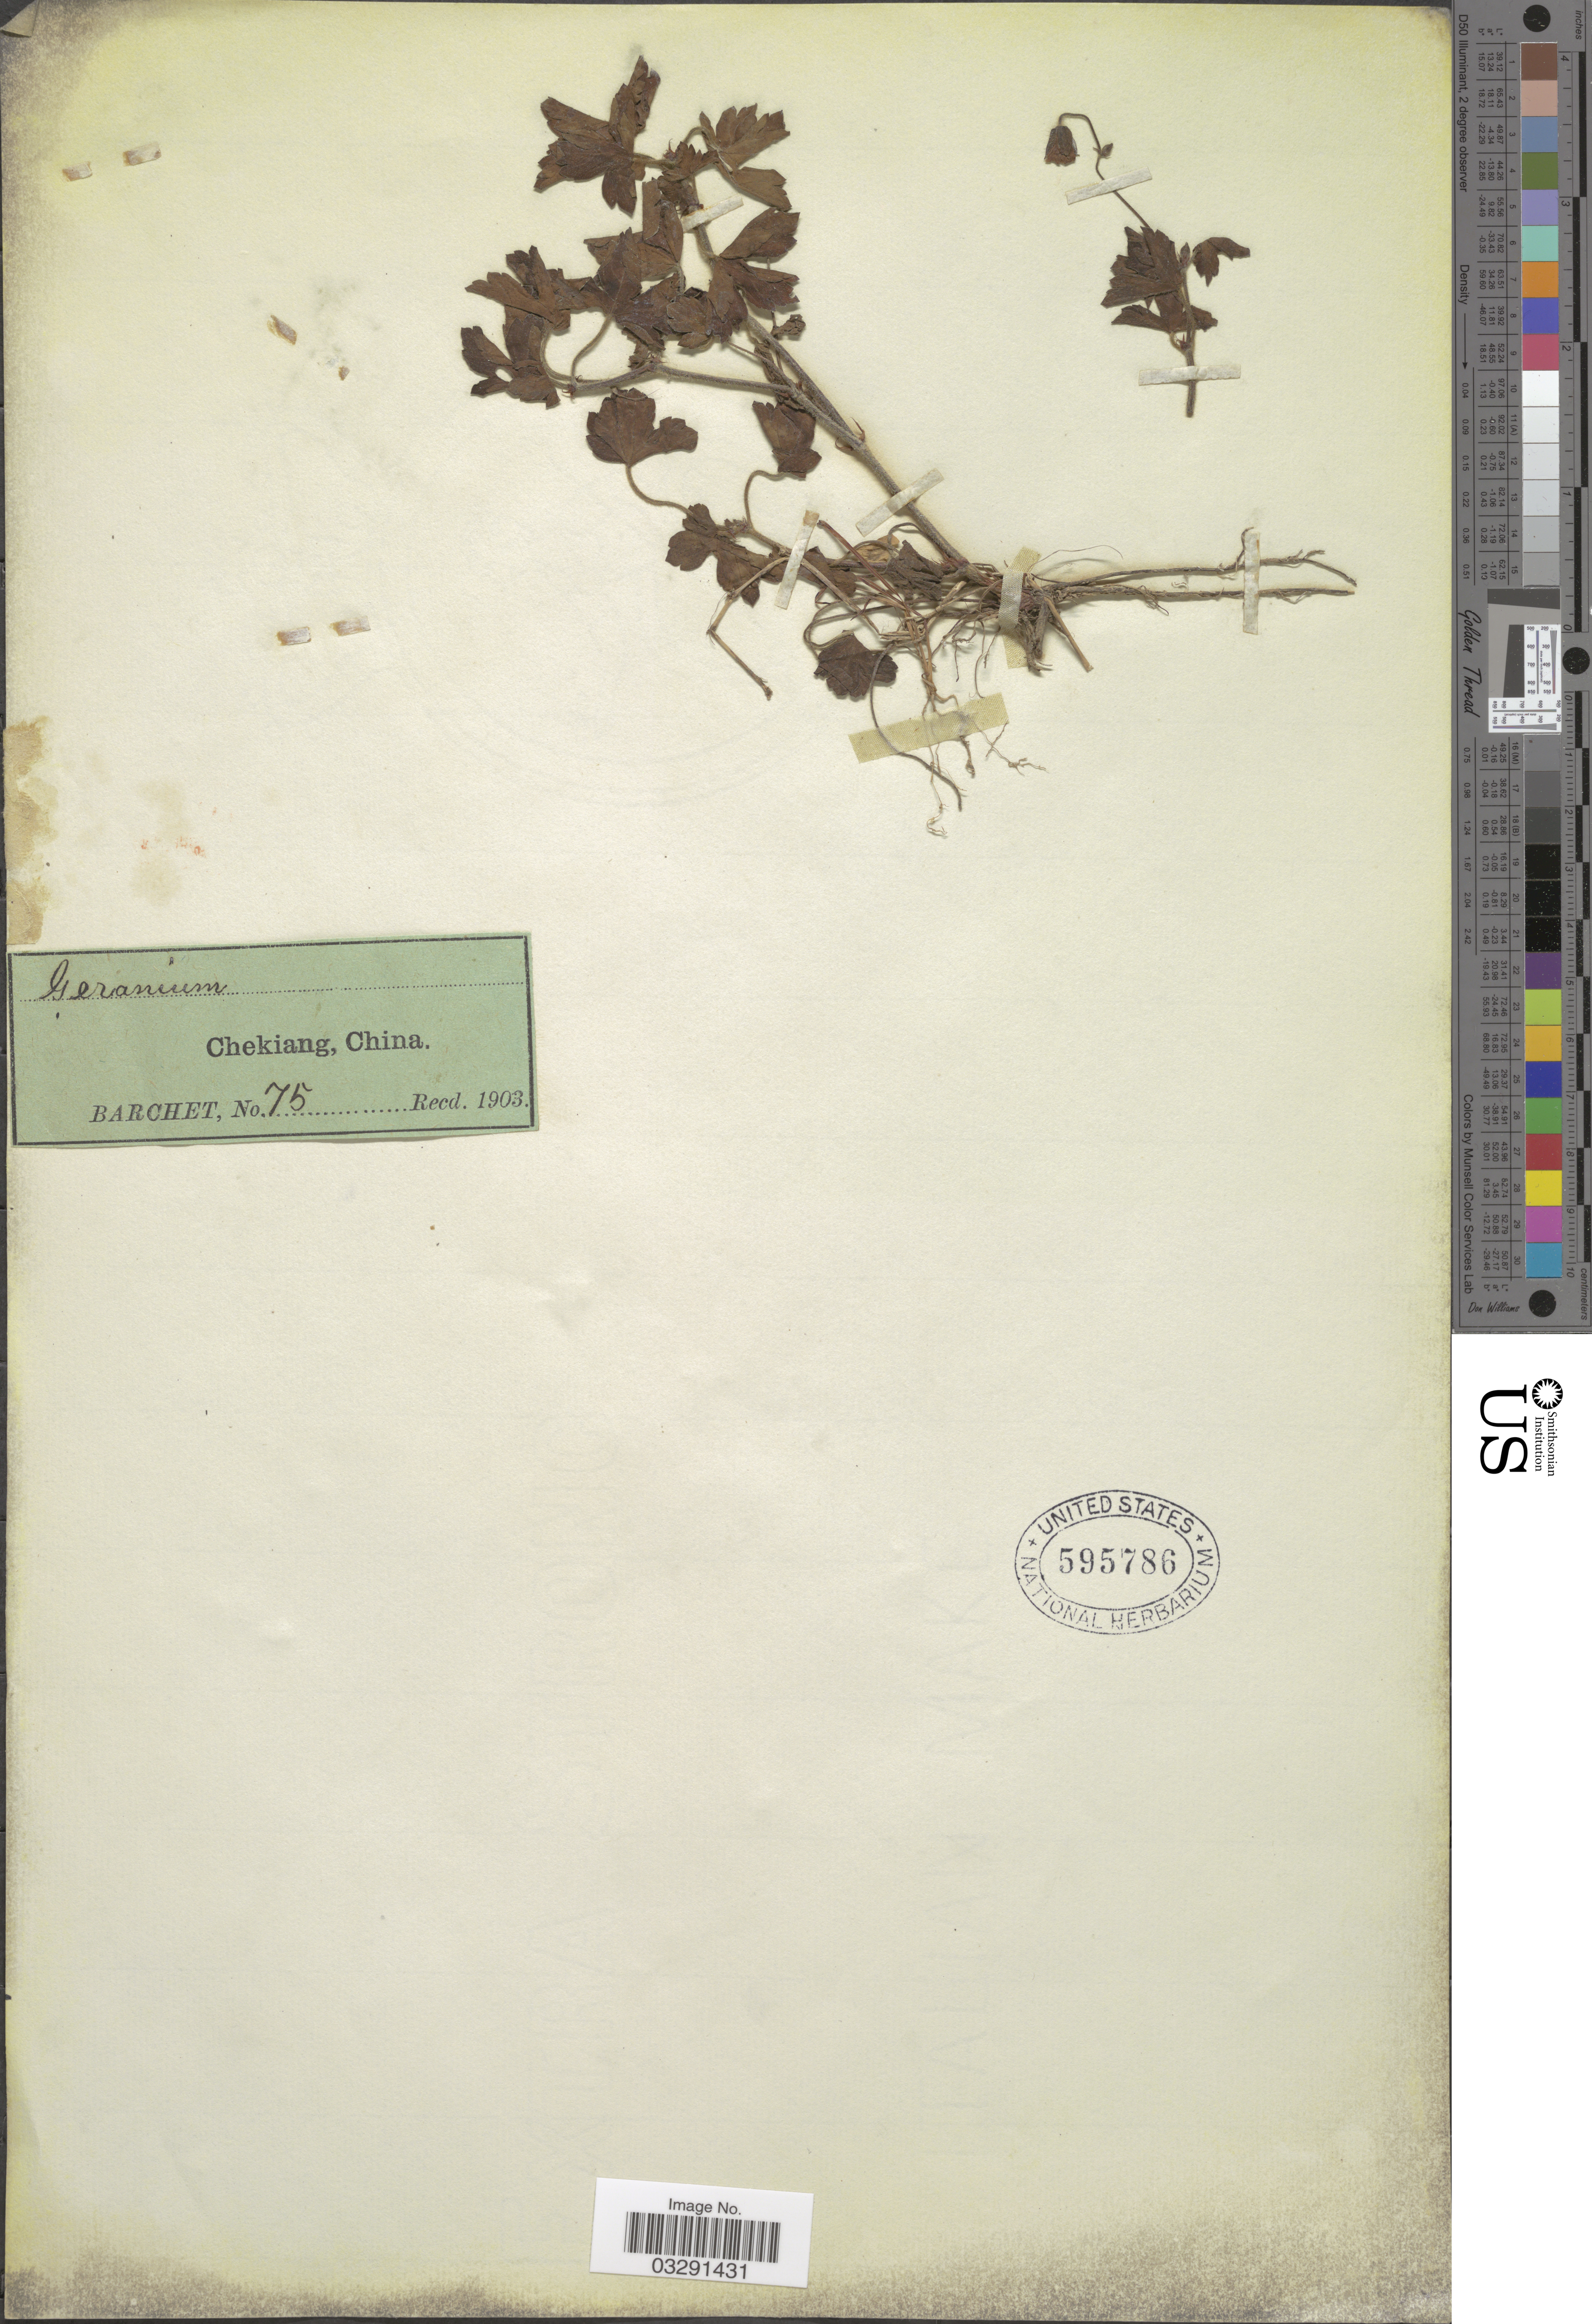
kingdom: Plantae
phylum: Tracheophyta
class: Magnoliopsida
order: Geraniales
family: Geraniaceae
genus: Geranium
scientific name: Geranium thunbergii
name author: Siebold ex Lindl. & Paxton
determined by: Aedo, C.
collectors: Barchet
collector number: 75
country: China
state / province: Zhejiang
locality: Chekiang.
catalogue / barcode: US 595786